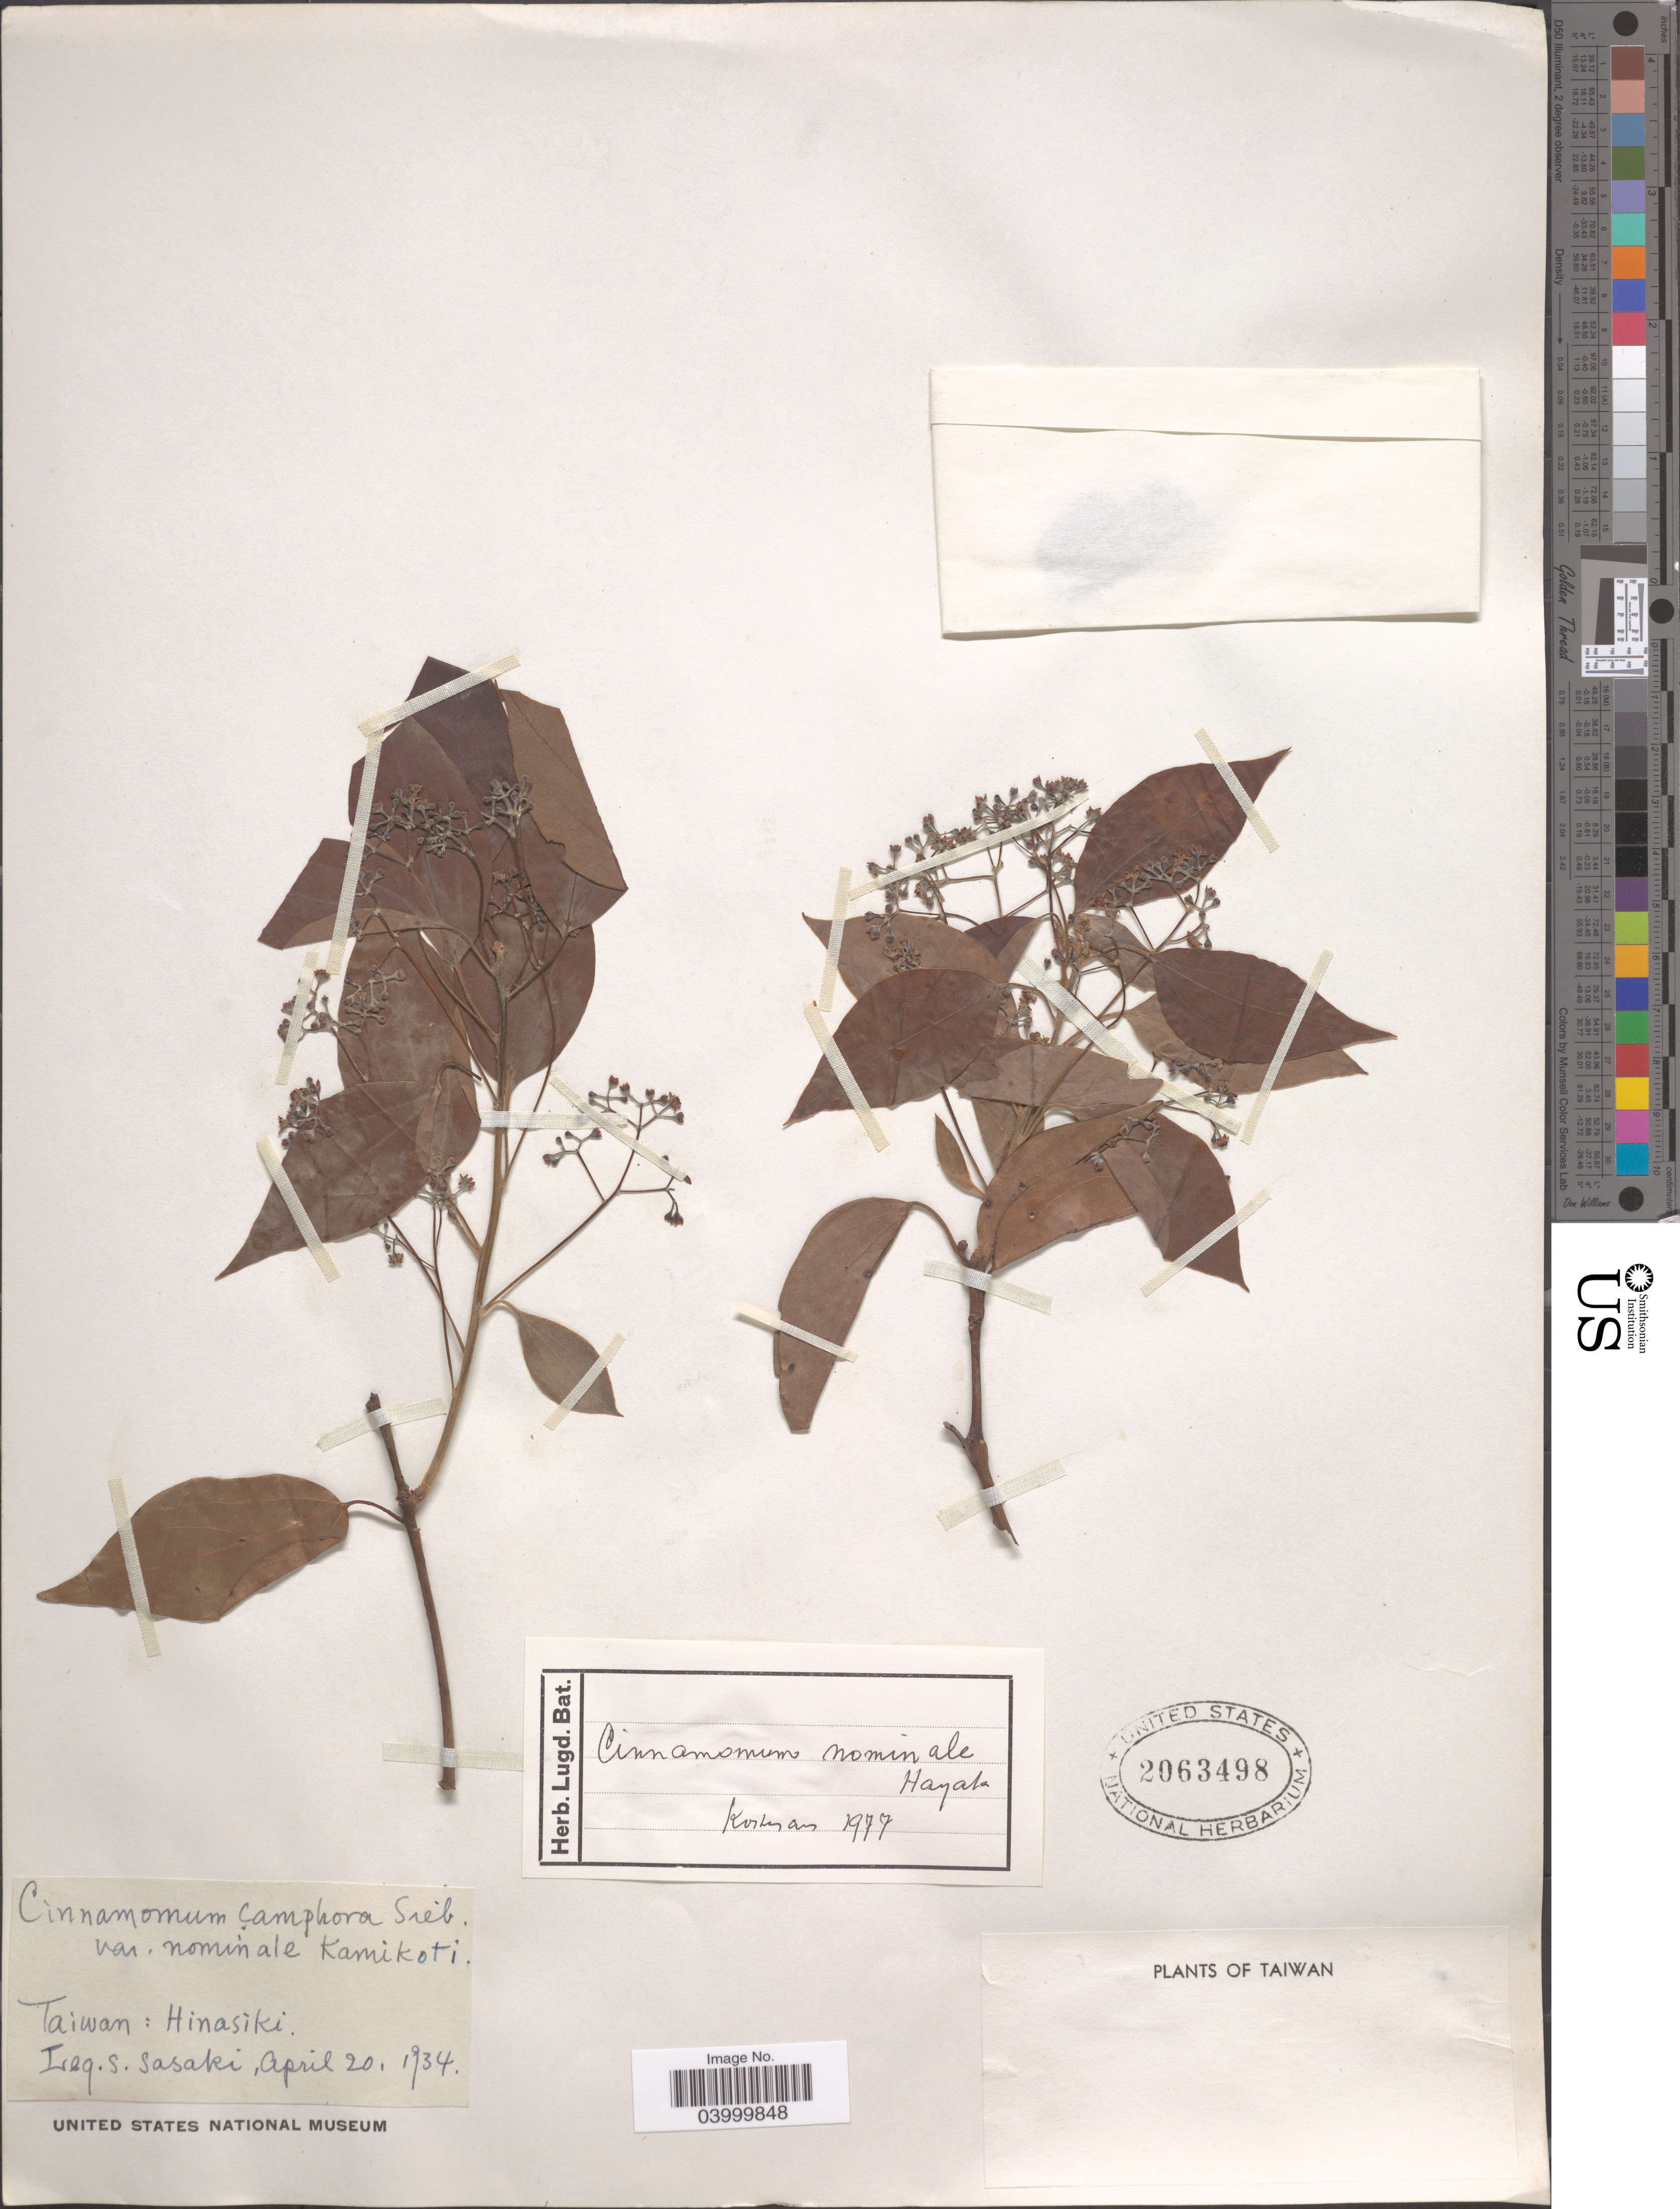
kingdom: Plantae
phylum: Tracheophyta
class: Magnoliopsida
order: Laurales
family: Lauraceae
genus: Cinnamomum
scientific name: Cinnamomum nominale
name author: Hayata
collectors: S. Sasaki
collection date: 1934-04-20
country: Taiwan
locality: Hinasiki.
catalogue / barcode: US 2063498